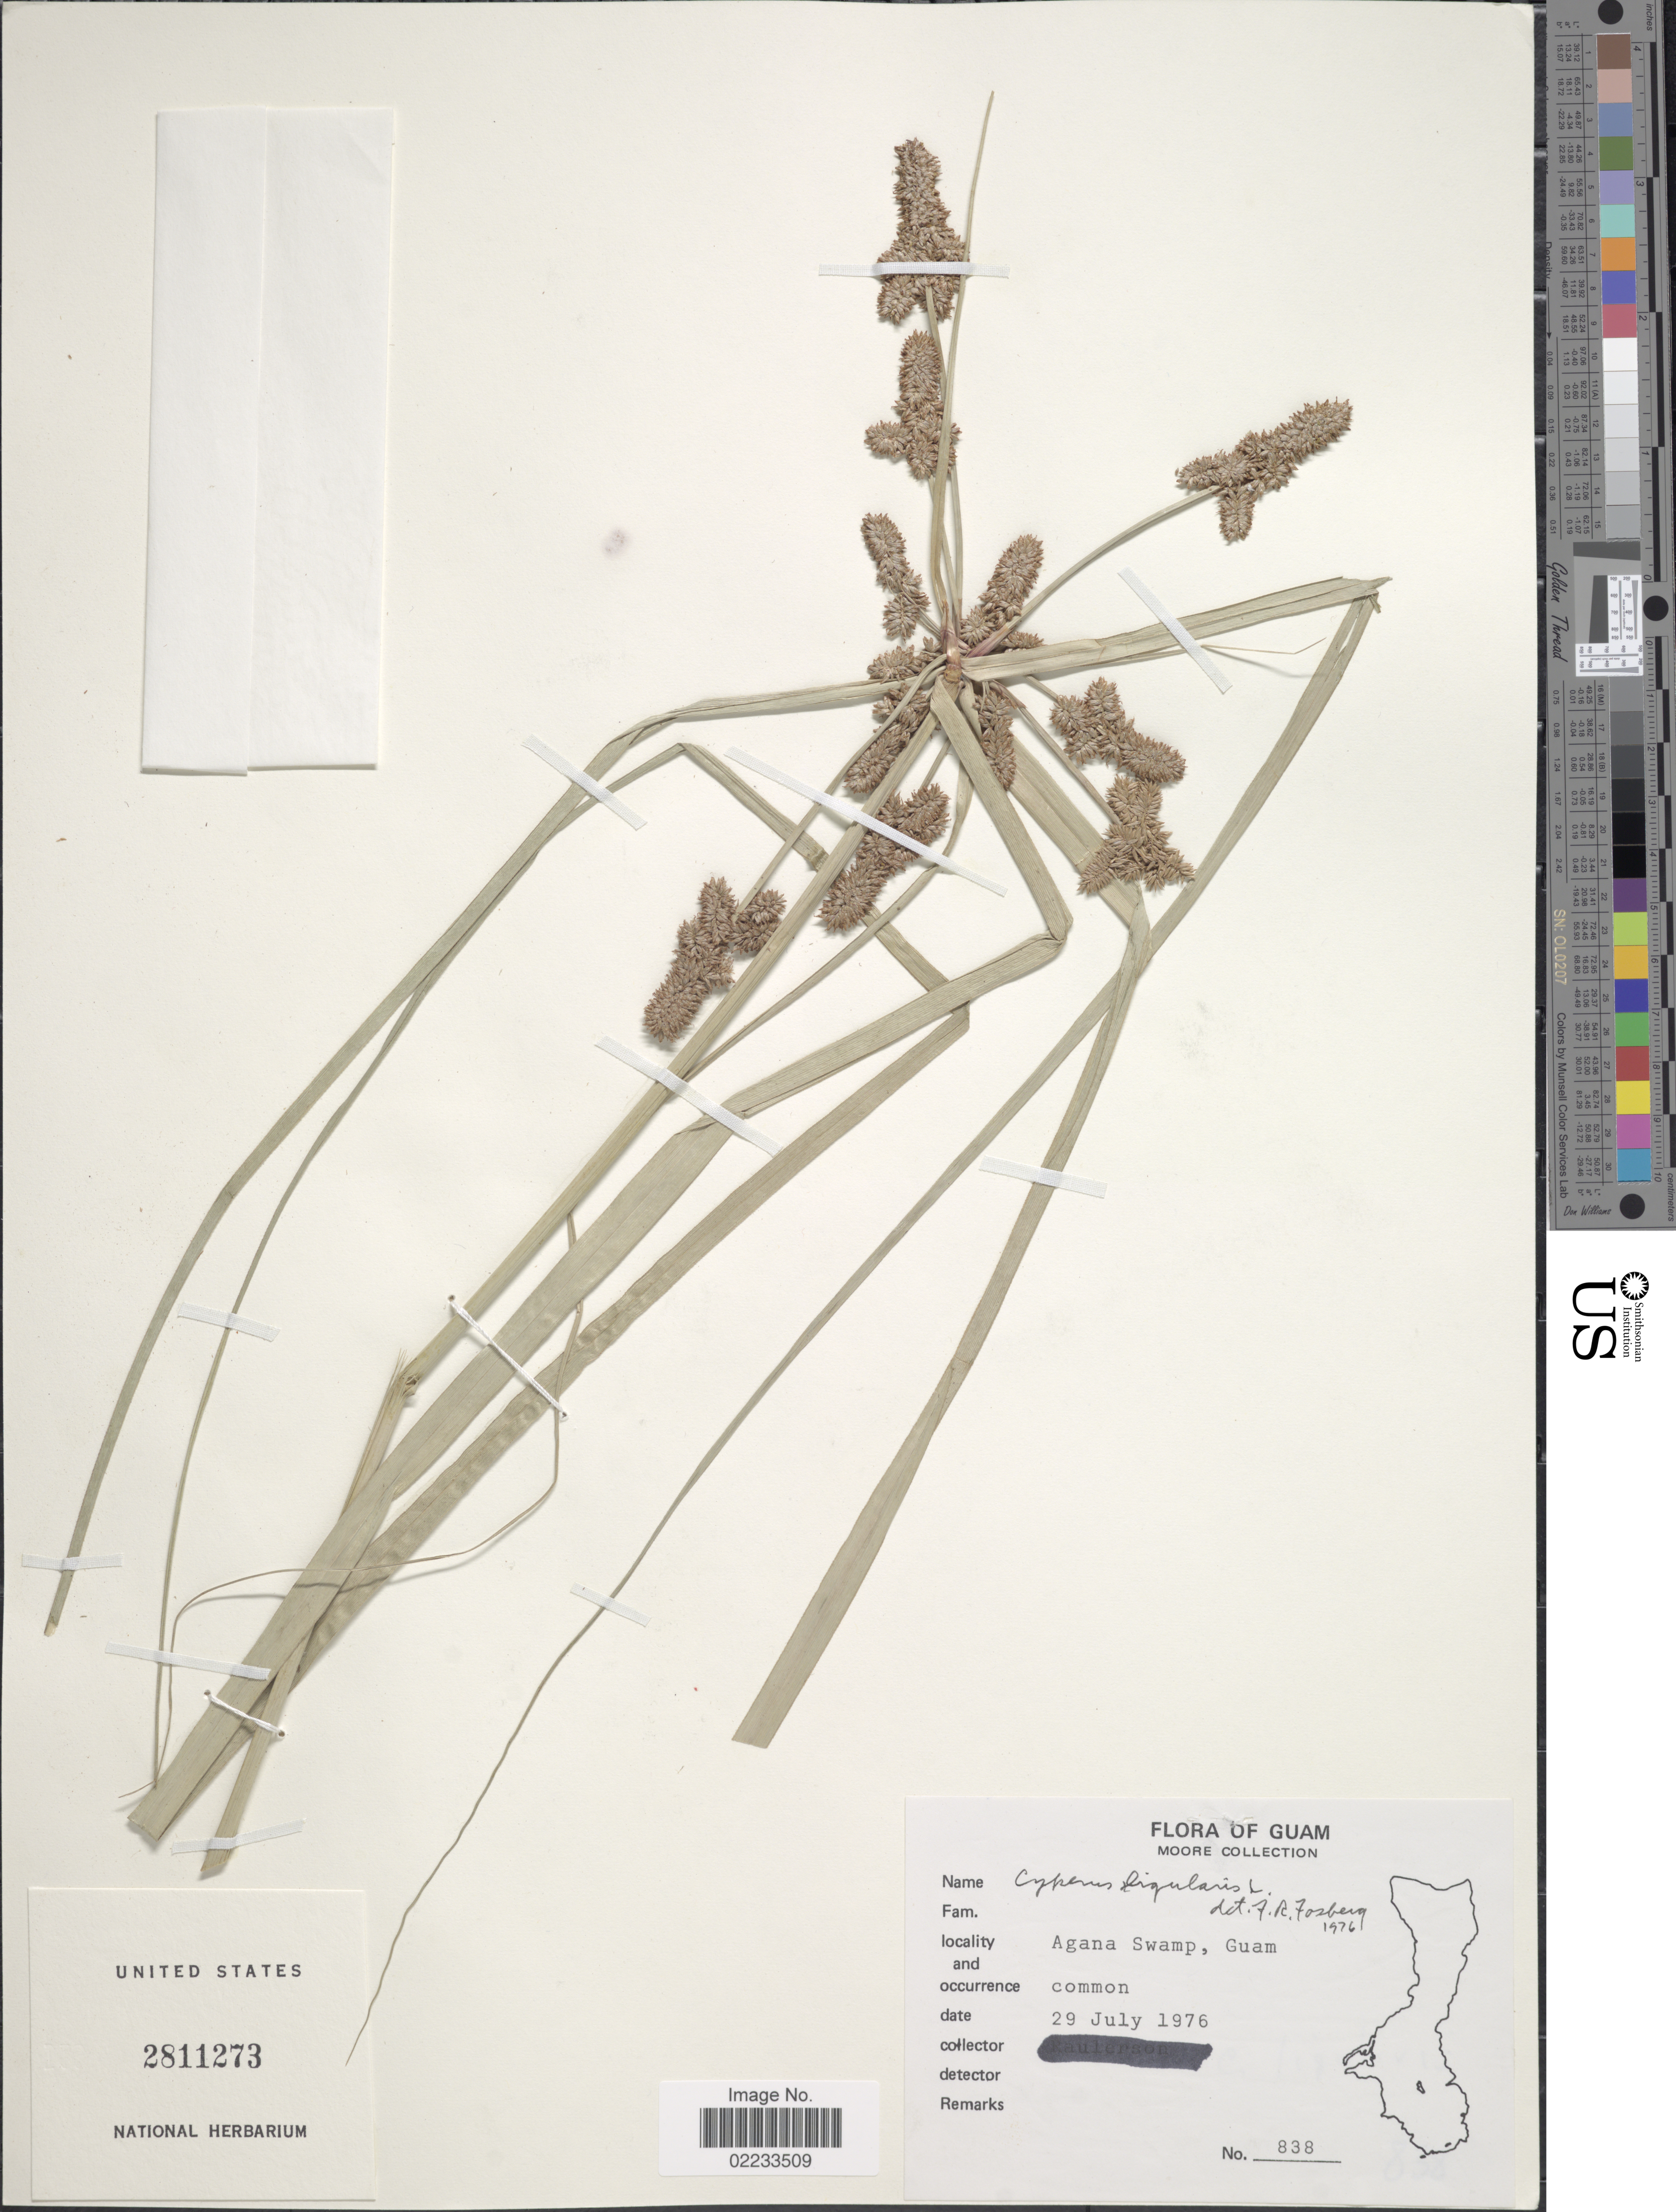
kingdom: Plantae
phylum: Tracheophyta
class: Liliopsida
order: Poales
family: Cyperaceae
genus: Cyperus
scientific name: Cyperus ligularis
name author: L.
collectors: -. Moore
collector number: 838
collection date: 1976-07-29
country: Guam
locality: Agana Swamp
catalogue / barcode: US 2811273